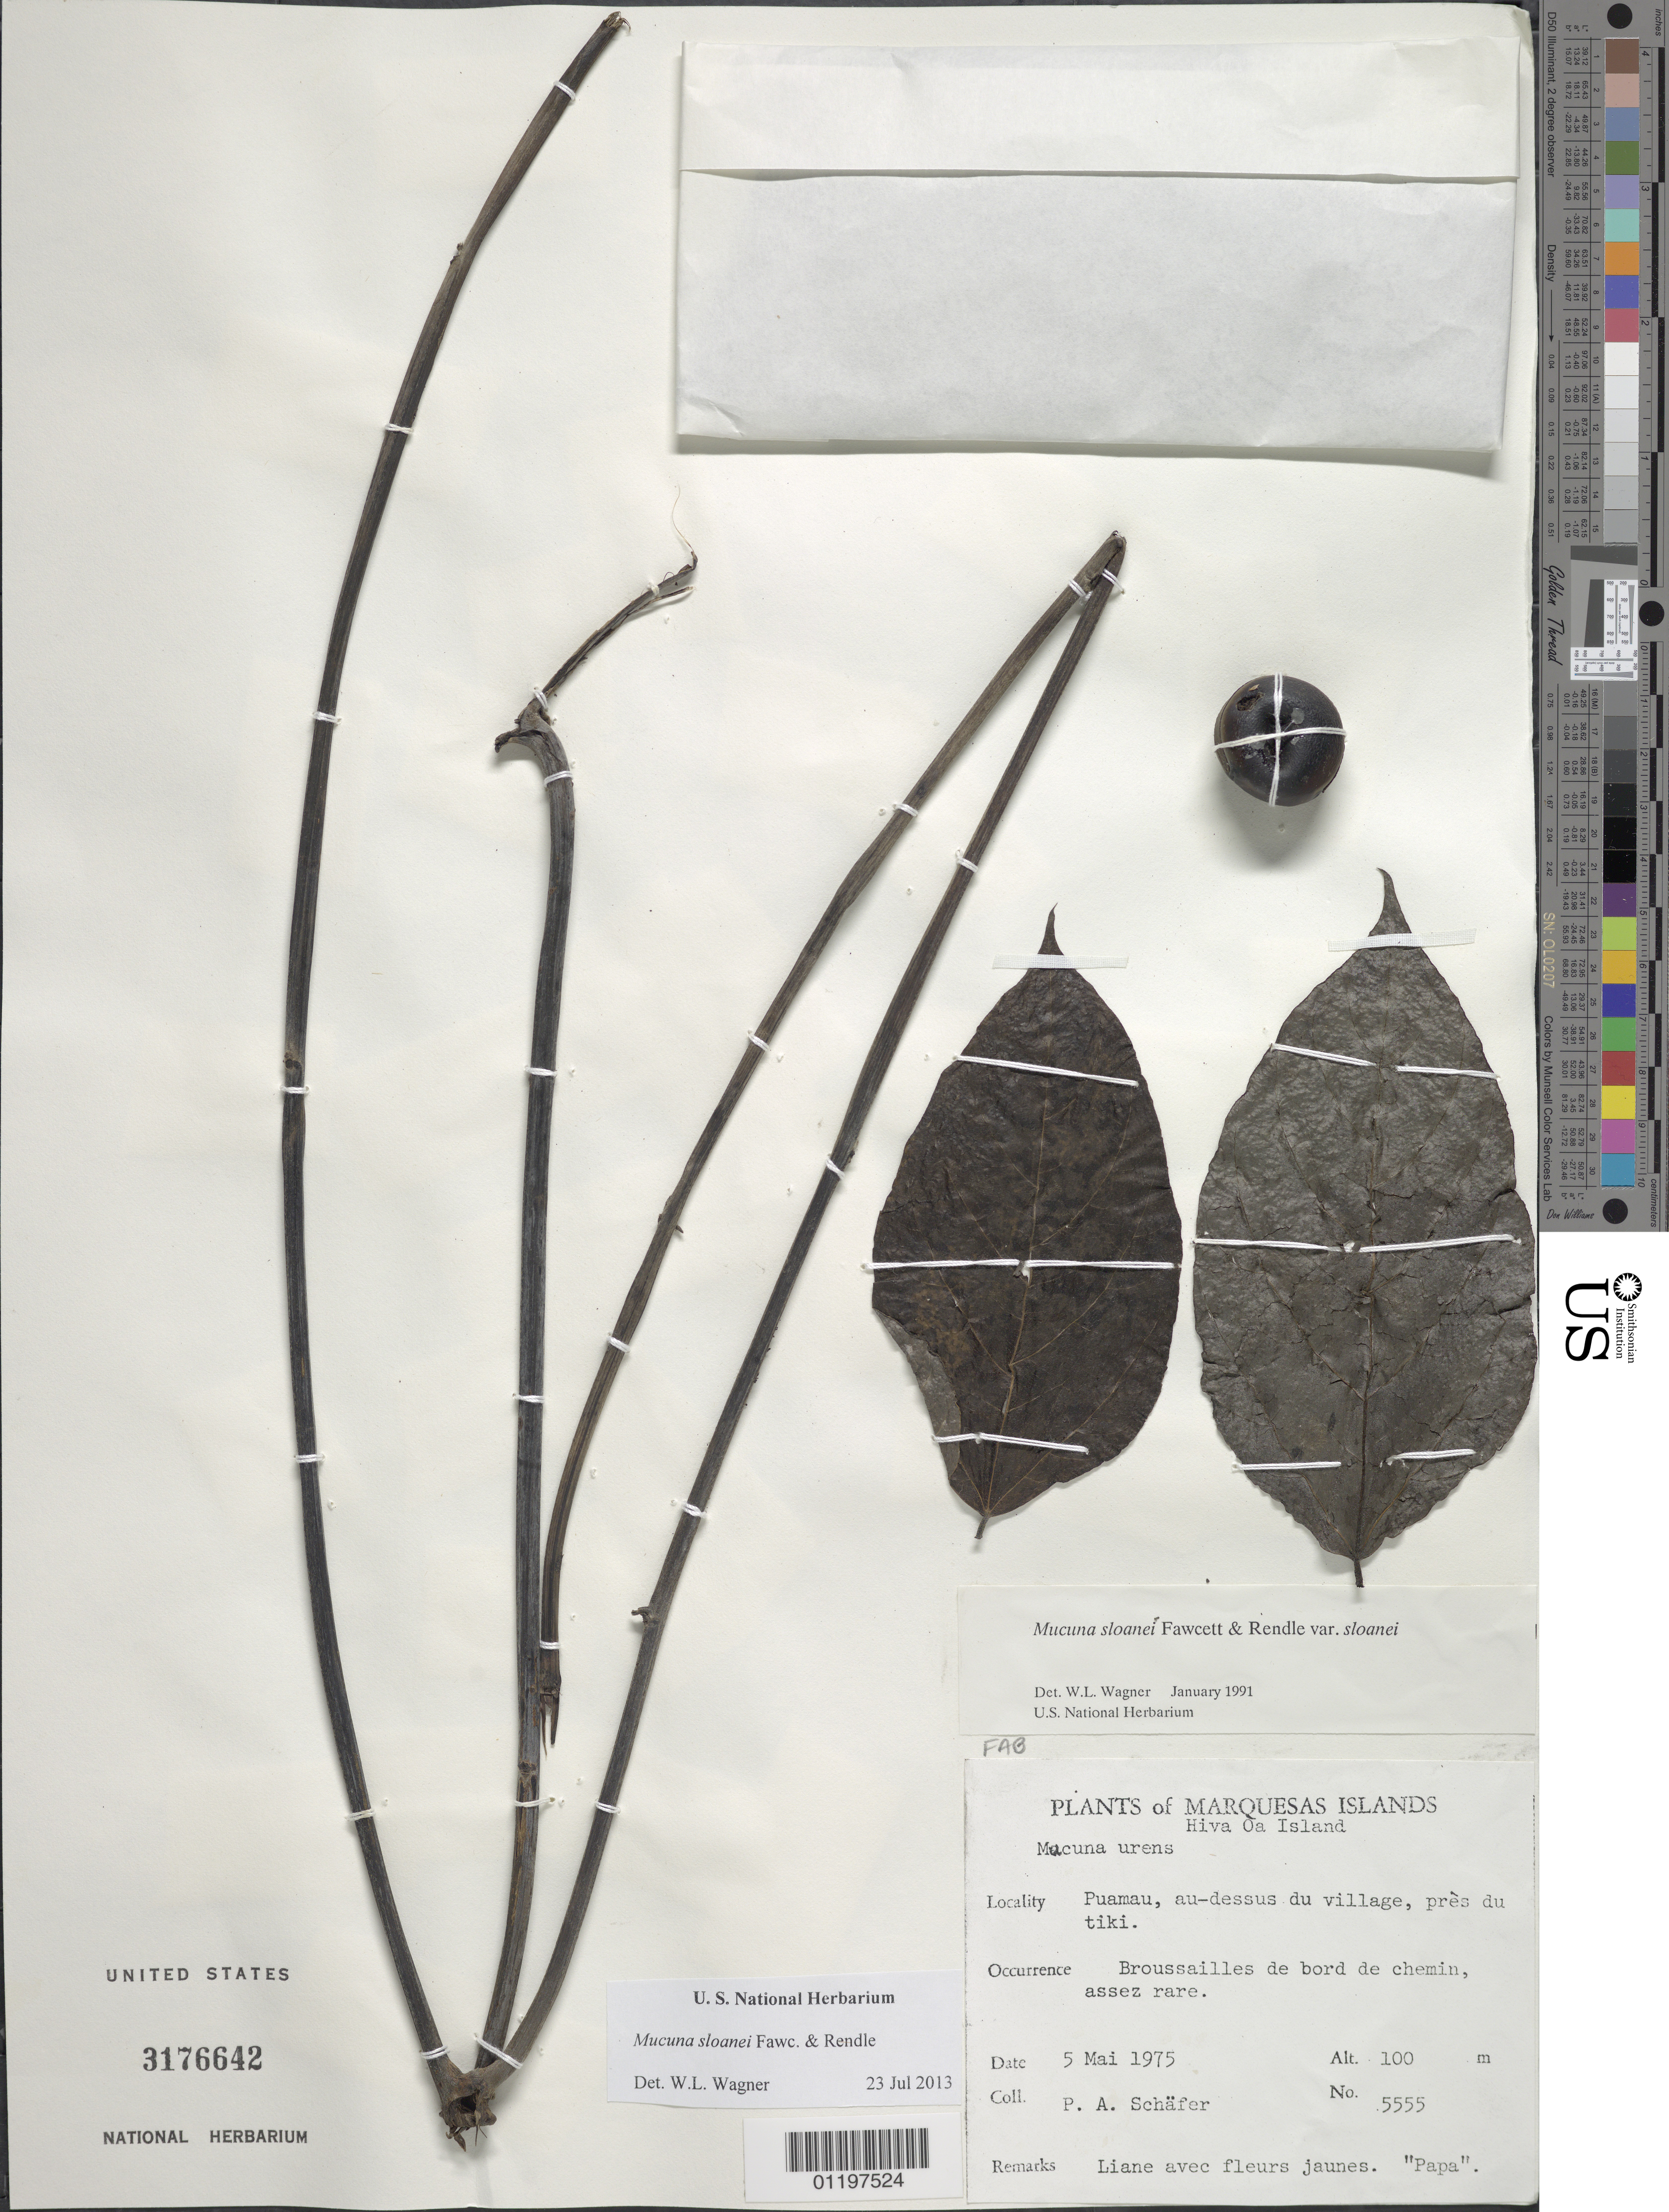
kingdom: Plantae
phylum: Tracheophyta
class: Magnoliopsida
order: Fabales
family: Fabaceae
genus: Mucuna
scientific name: Mucuna sloanei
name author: Fawc. & Rendle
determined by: Wagner, W. L., (BOT), Smithsonian Institution - National Museum of Natural History (UNITED STATES)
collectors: P. A. Schäfer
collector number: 5555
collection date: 1975-05-05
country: French Polynesia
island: Hiva Oa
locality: Puamau, au-dessus du village, près du tiki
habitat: Broussailles de bord de chemin, assez rare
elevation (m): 100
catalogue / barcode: US 3176642